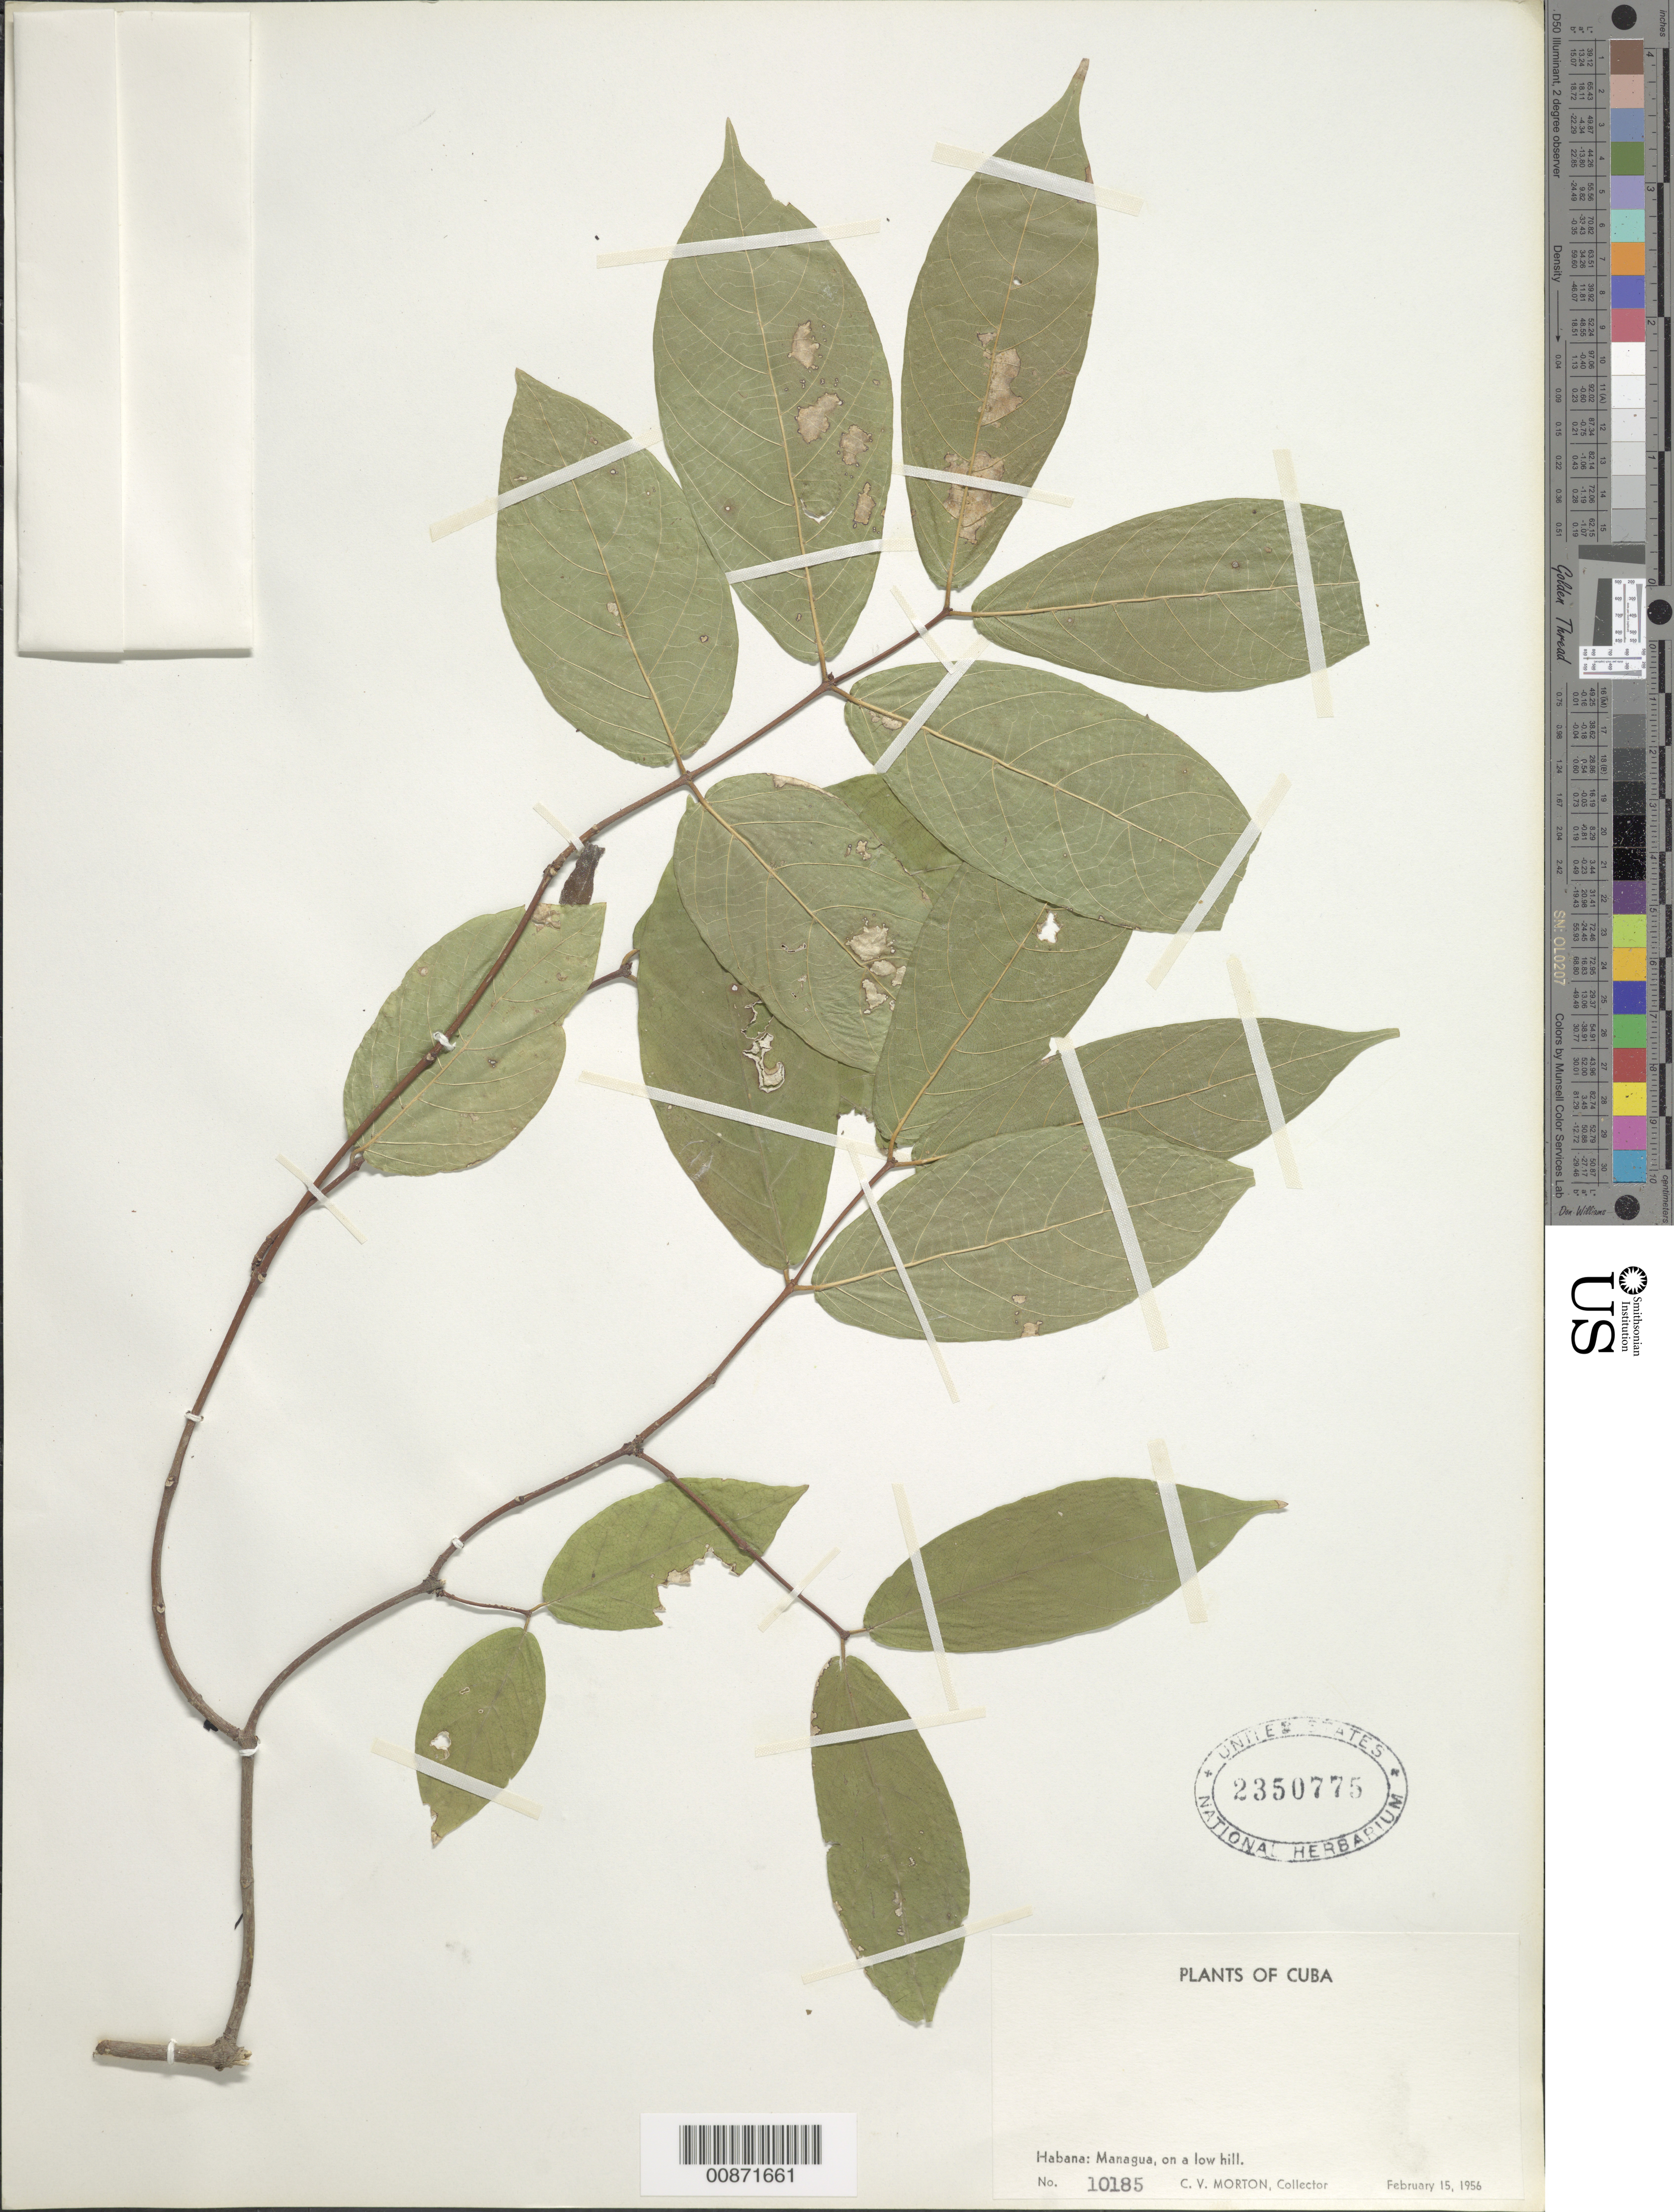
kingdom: Plantae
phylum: Tracheophyta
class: Magnoliopsida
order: Gentianales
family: Rubiaceae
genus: Chione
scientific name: Chione sp.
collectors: C. V. Morton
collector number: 10185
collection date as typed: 15 Feb 1956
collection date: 1956-02-15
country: Cuba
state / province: La Habana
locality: Managua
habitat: On low hill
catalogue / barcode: US 2350775